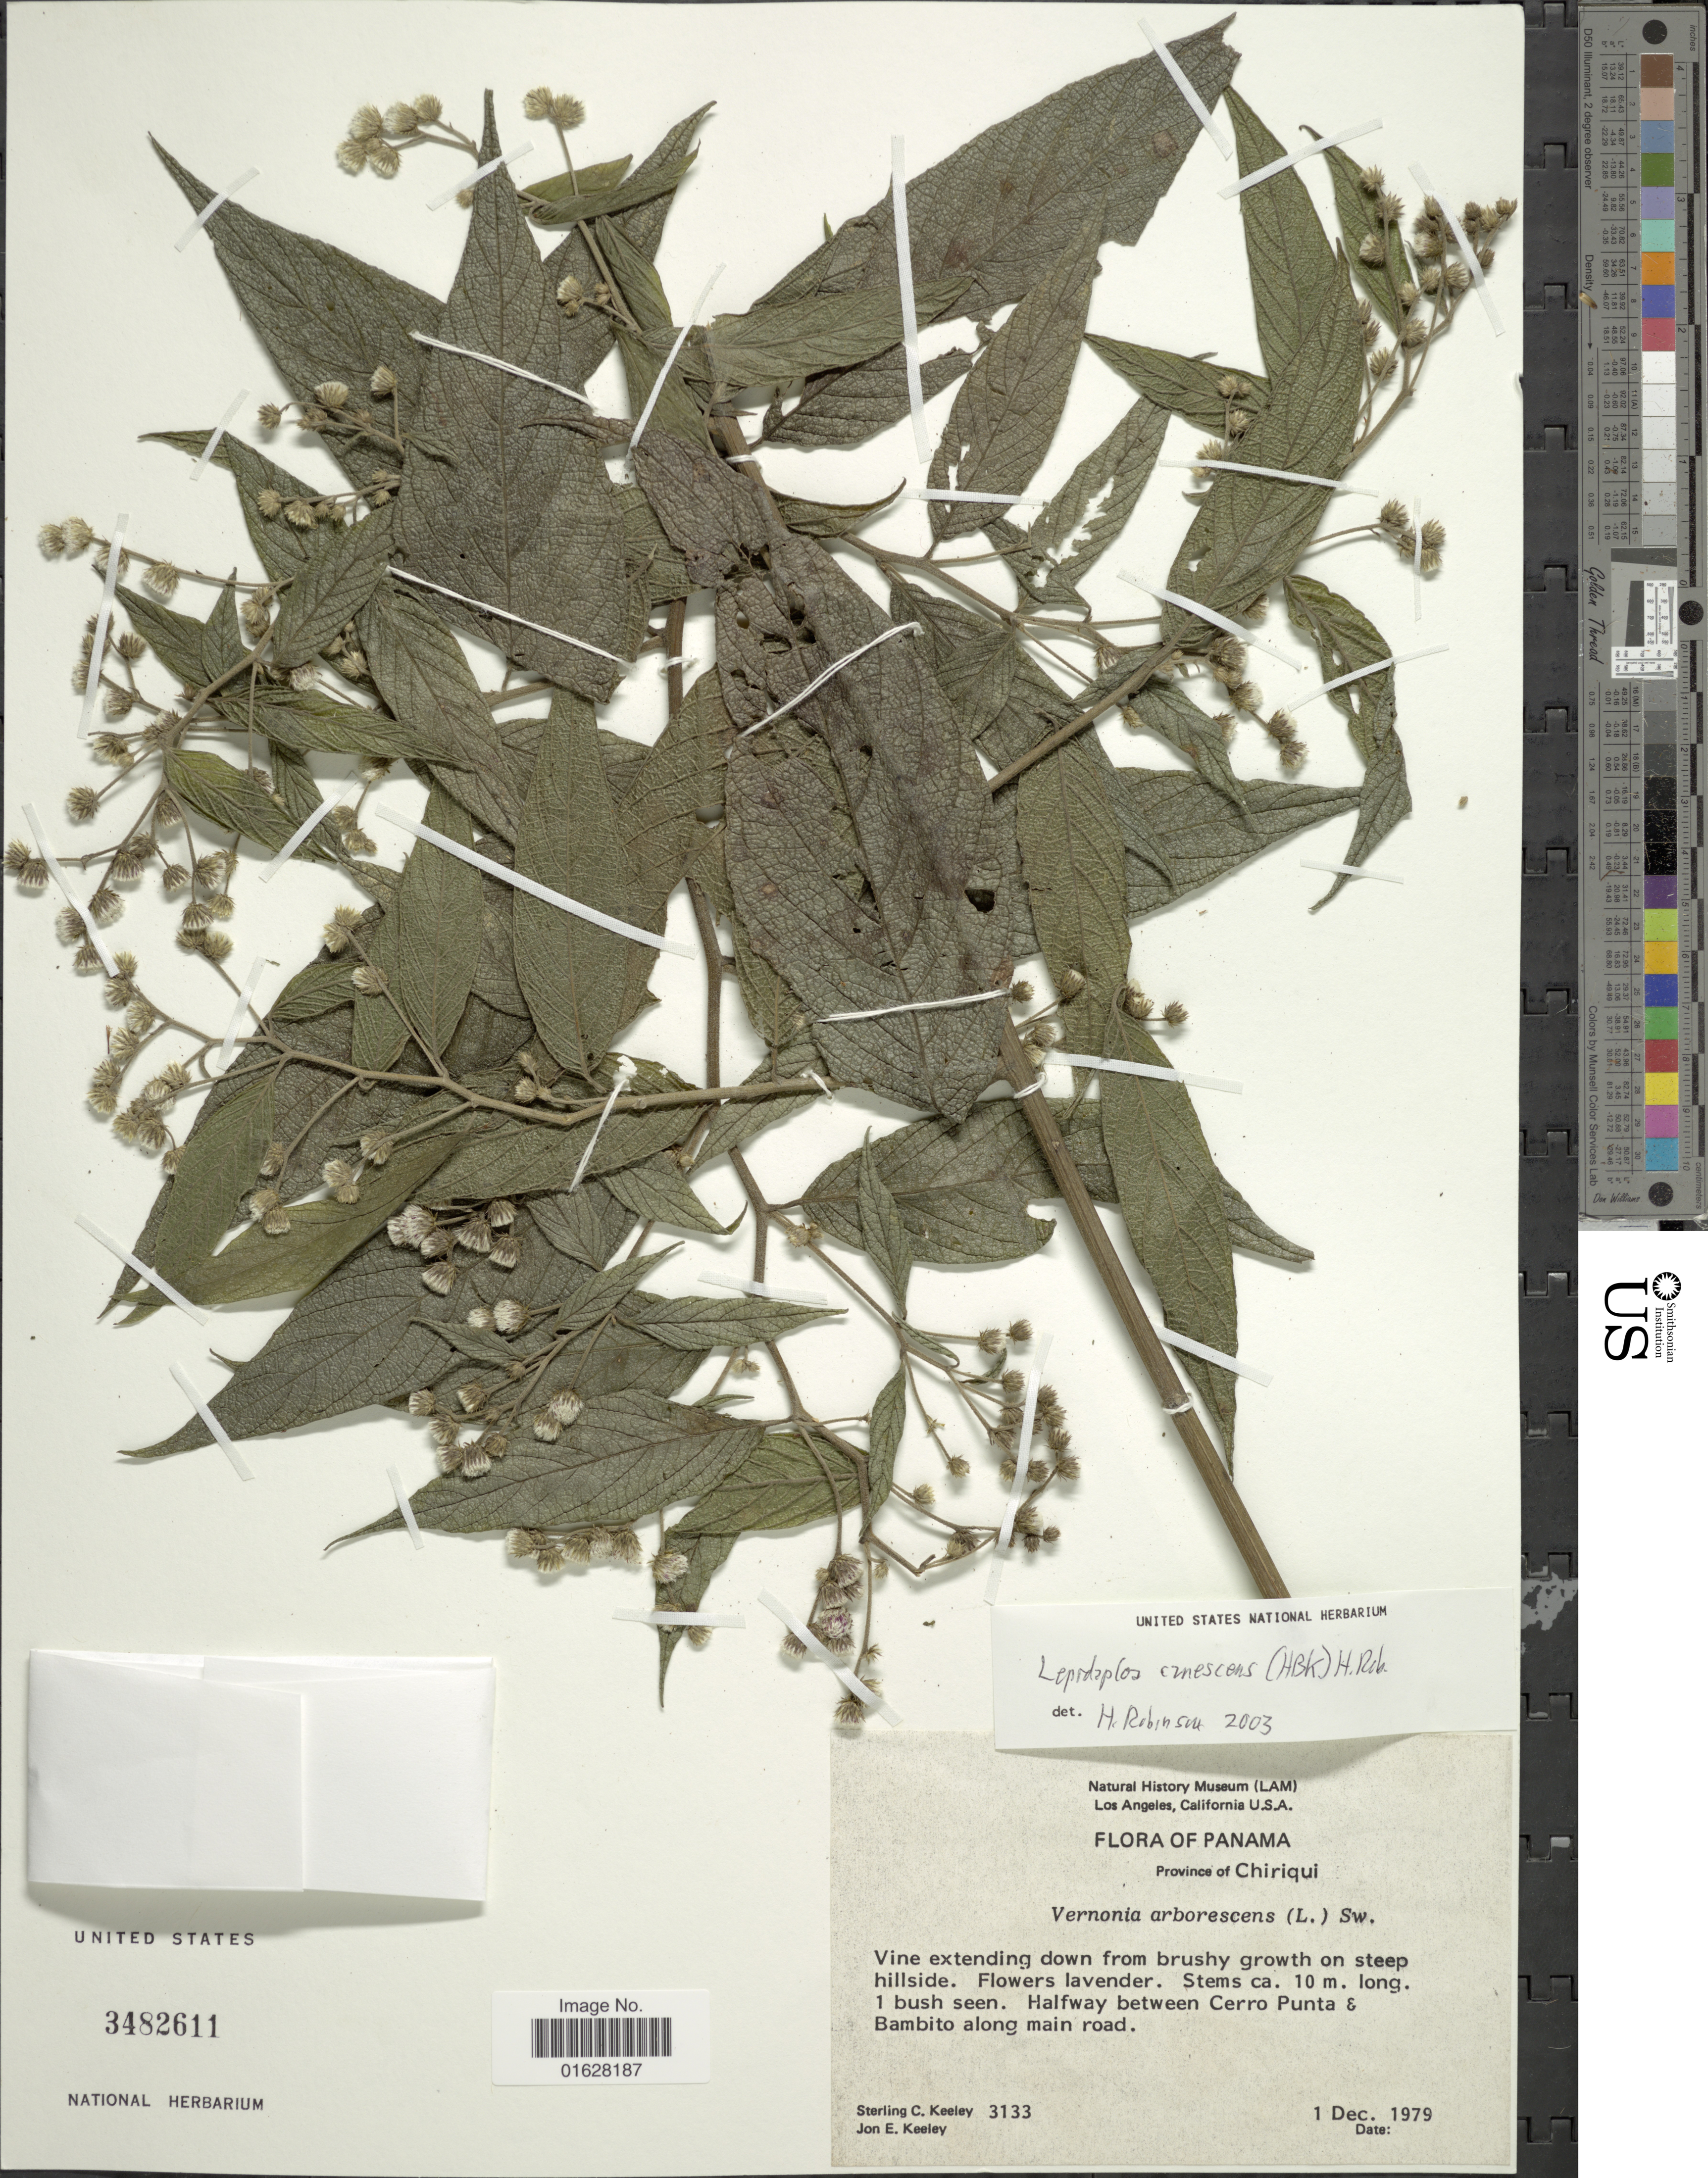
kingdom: Plantae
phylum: Tracheophyta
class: Magnoliopsida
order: Asterales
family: Asteraceae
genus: Lepidaploa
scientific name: Lepidaploa canescens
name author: (Kunth) H. Rob.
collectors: S. C. Keeley & J. E. Keeley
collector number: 3133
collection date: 1979-12-01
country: Panama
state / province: Chiriqui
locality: Province of Chiriqui, hafway between Cerro Punta & Bambito along main road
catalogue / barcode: US 3482611